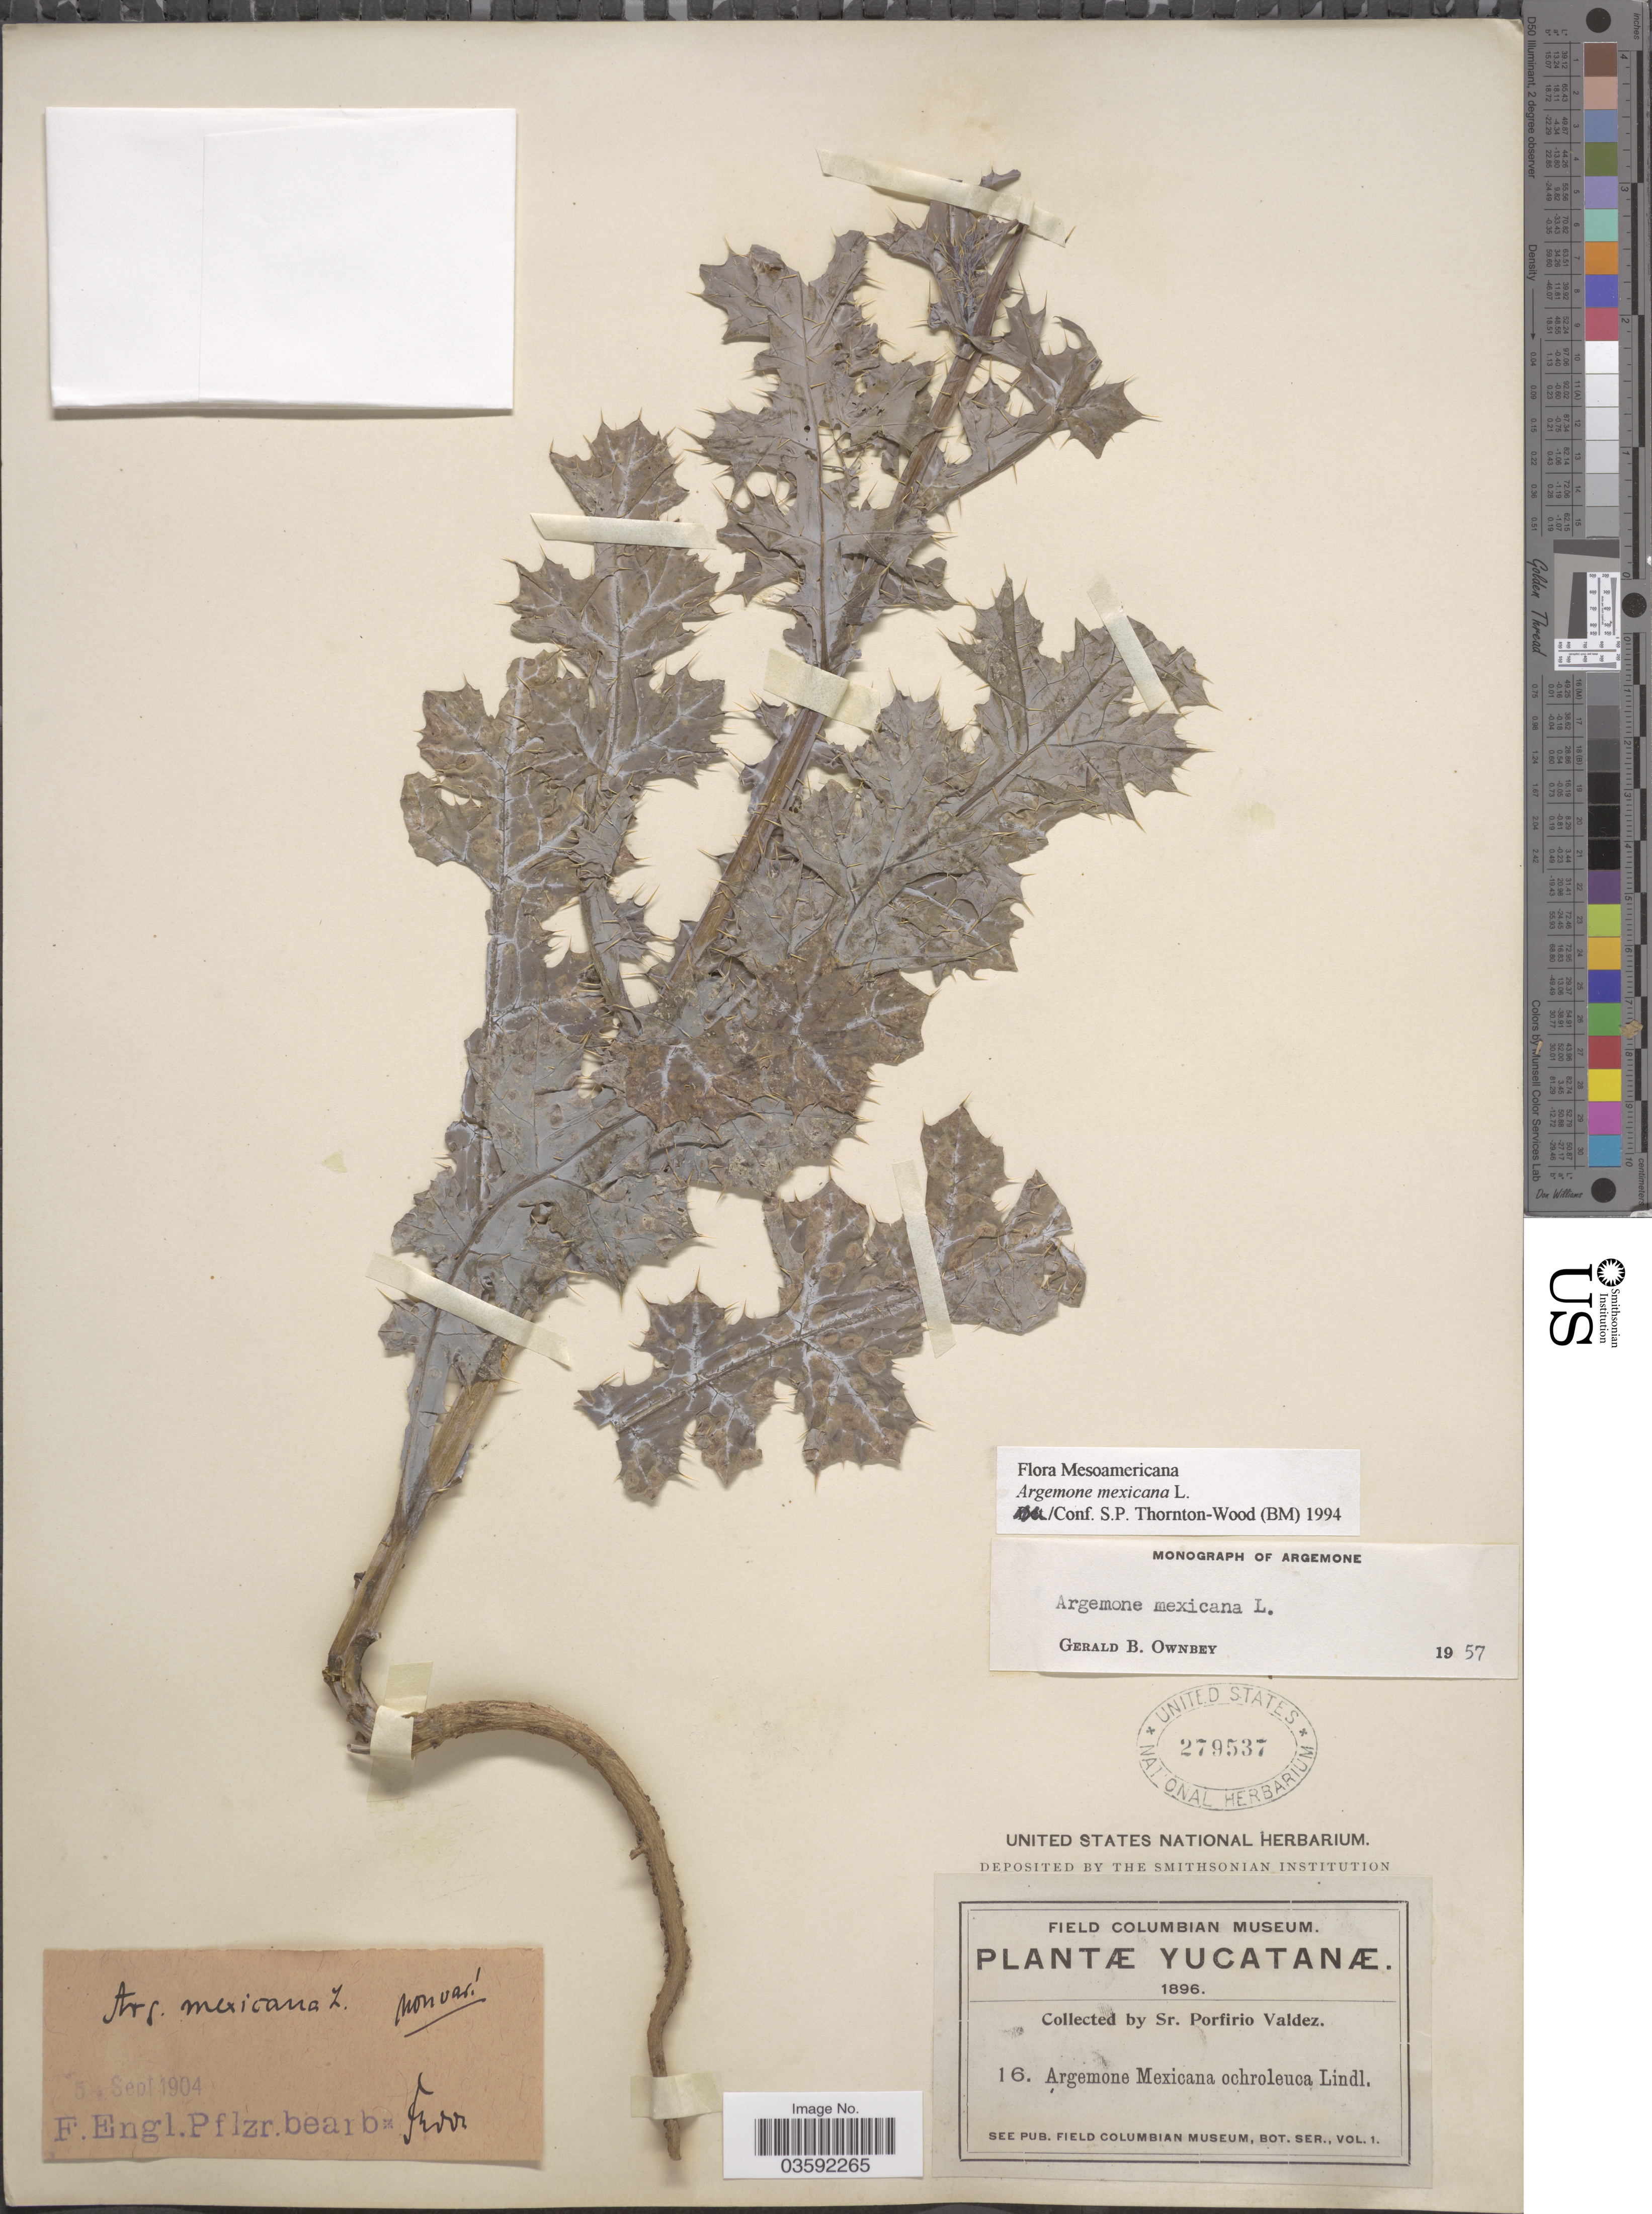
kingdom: Plantae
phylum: Tracheophyta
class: Magnoliopsida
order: Ranunculales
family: Papaveraceae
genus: Argemone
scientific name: Argemone mexicana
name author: L.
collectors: P. Valdez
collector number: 16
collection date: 1896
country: Mexico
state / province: Yucatán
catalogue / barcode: US 279537